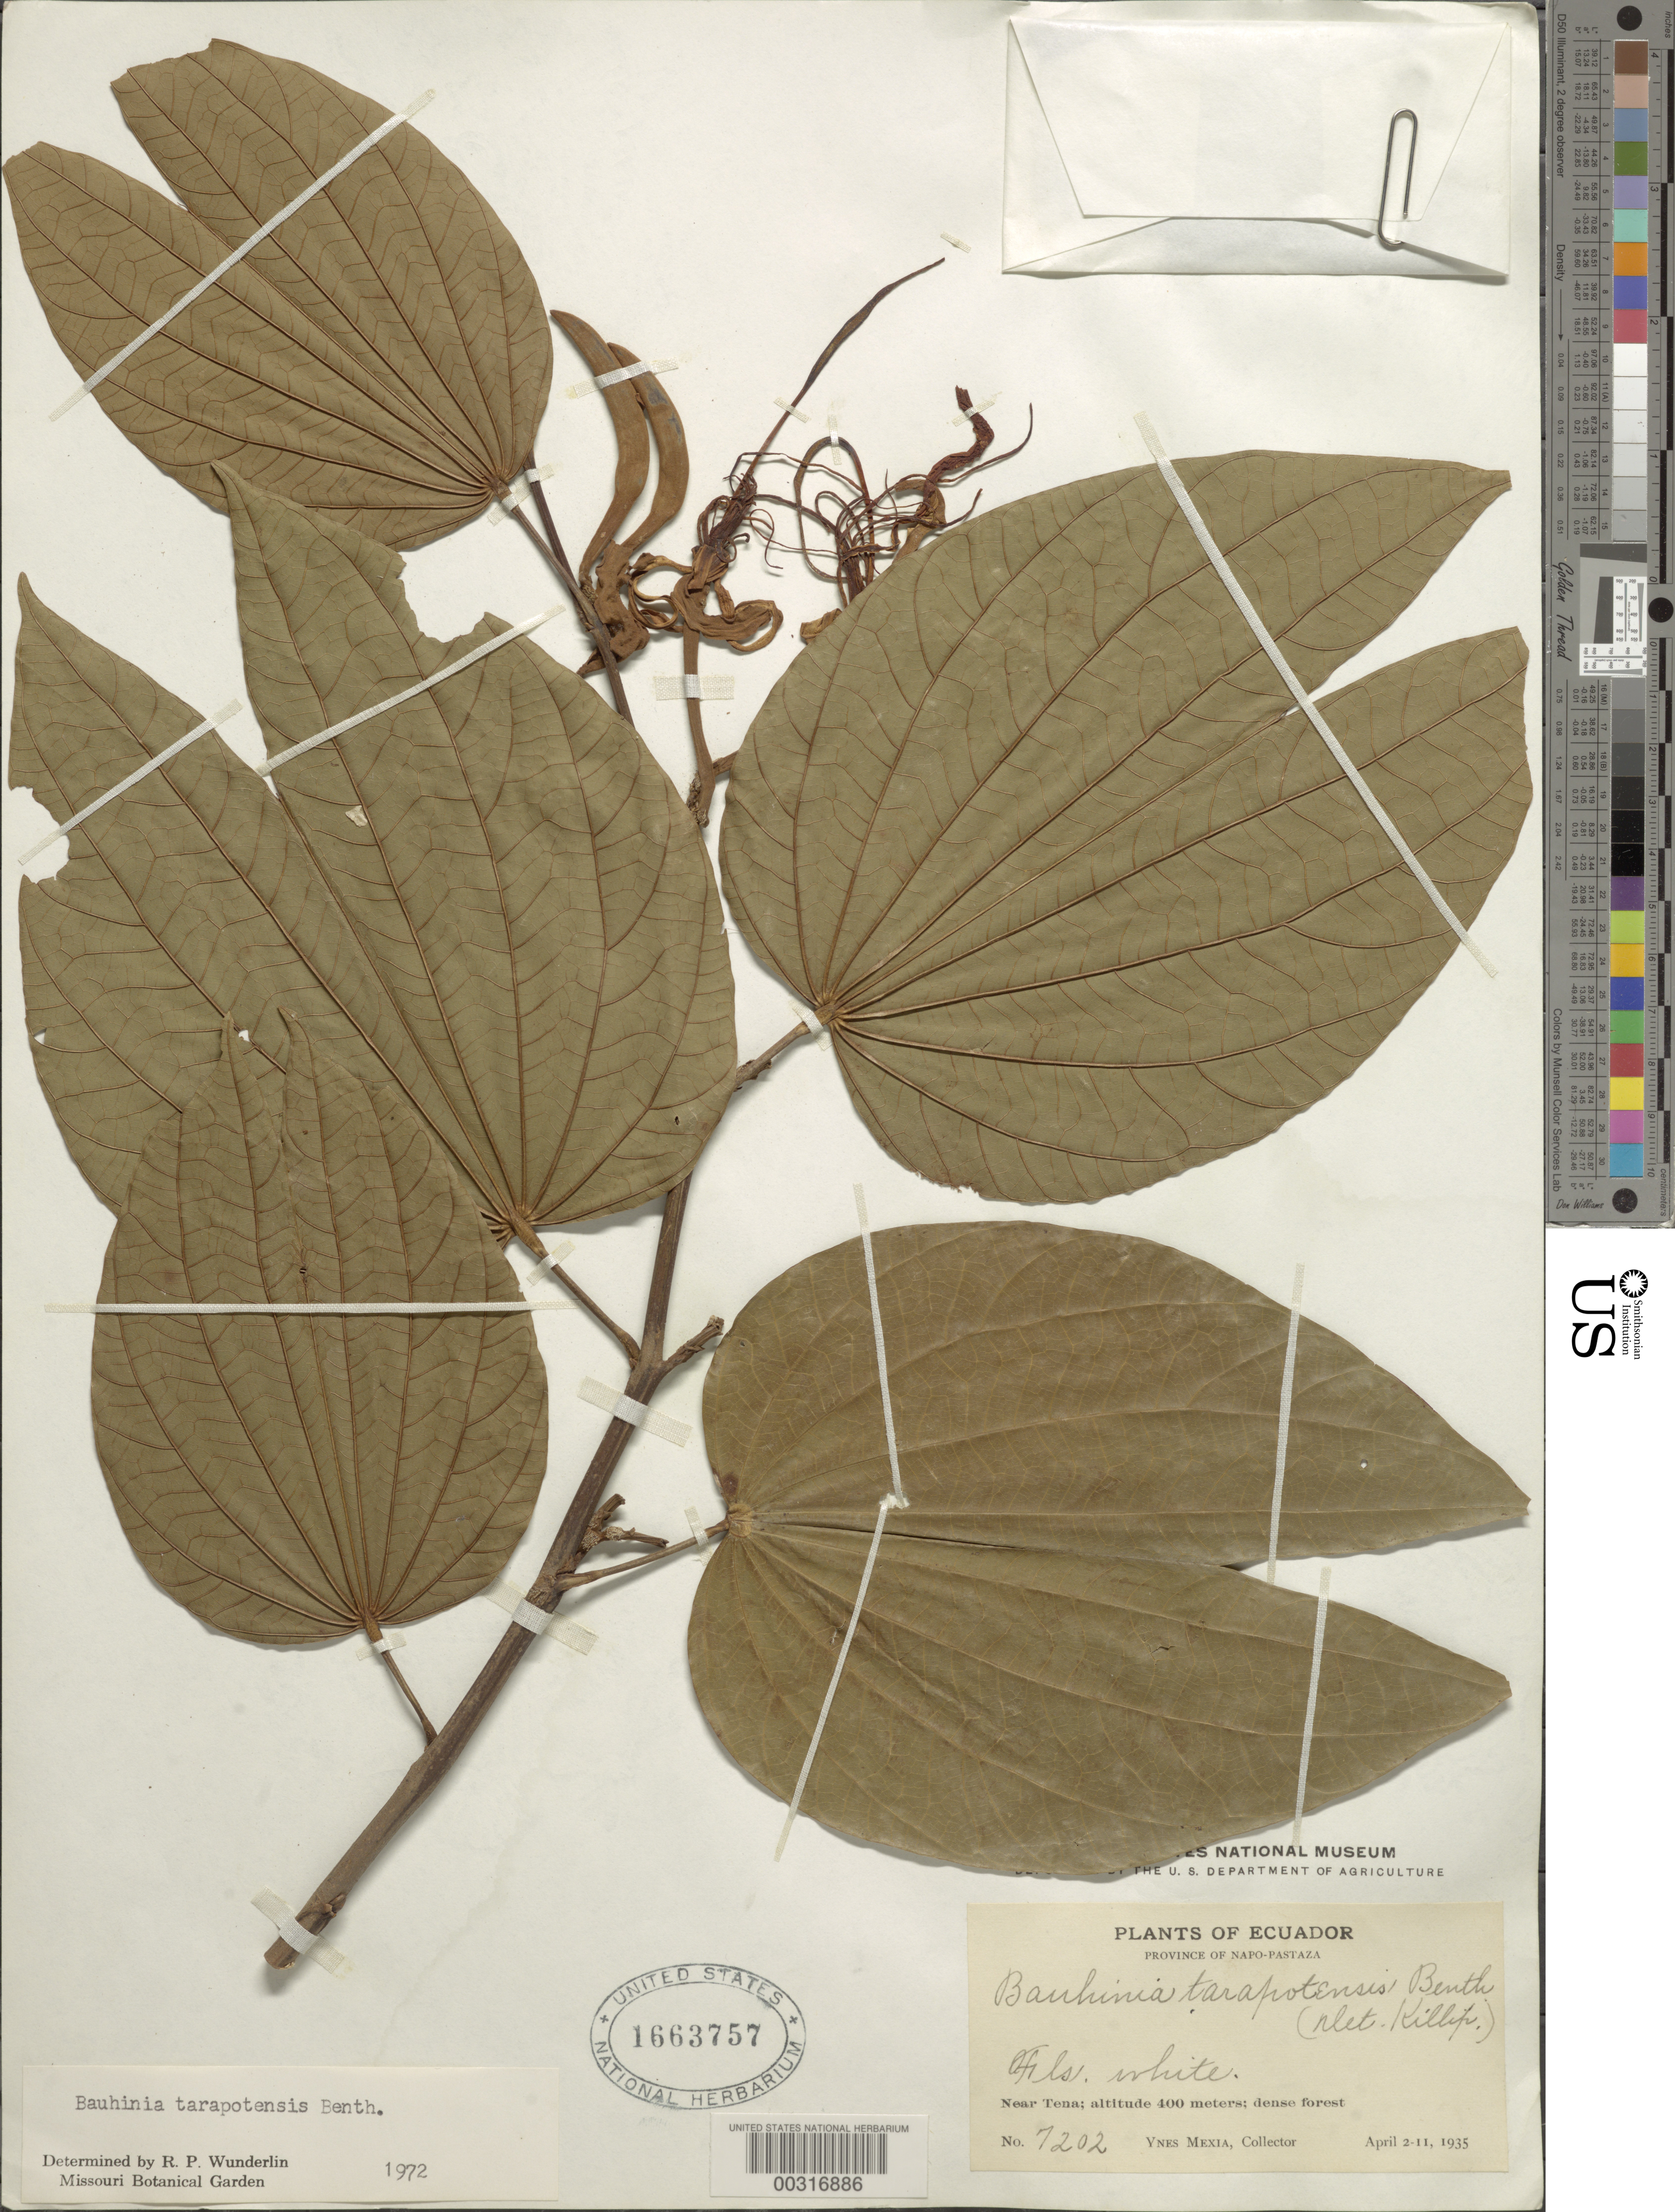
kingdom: Plantae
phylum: Tracheophyta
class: Magnoliopsida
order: Fabales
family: Fabaceae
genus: Bauhinia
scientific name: Bauhinia tarapotensis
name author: Benth.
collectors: Y. Mexia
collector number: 7202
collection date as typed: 02 Apr 1935 to 11 Apr 1935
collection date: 1935-04-02/1935-04-11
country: Ecuador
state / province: Napo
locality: Near Tena, Prov. of Napo-pastaza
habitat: Dense forest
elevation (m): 400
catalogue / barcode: US 1663757